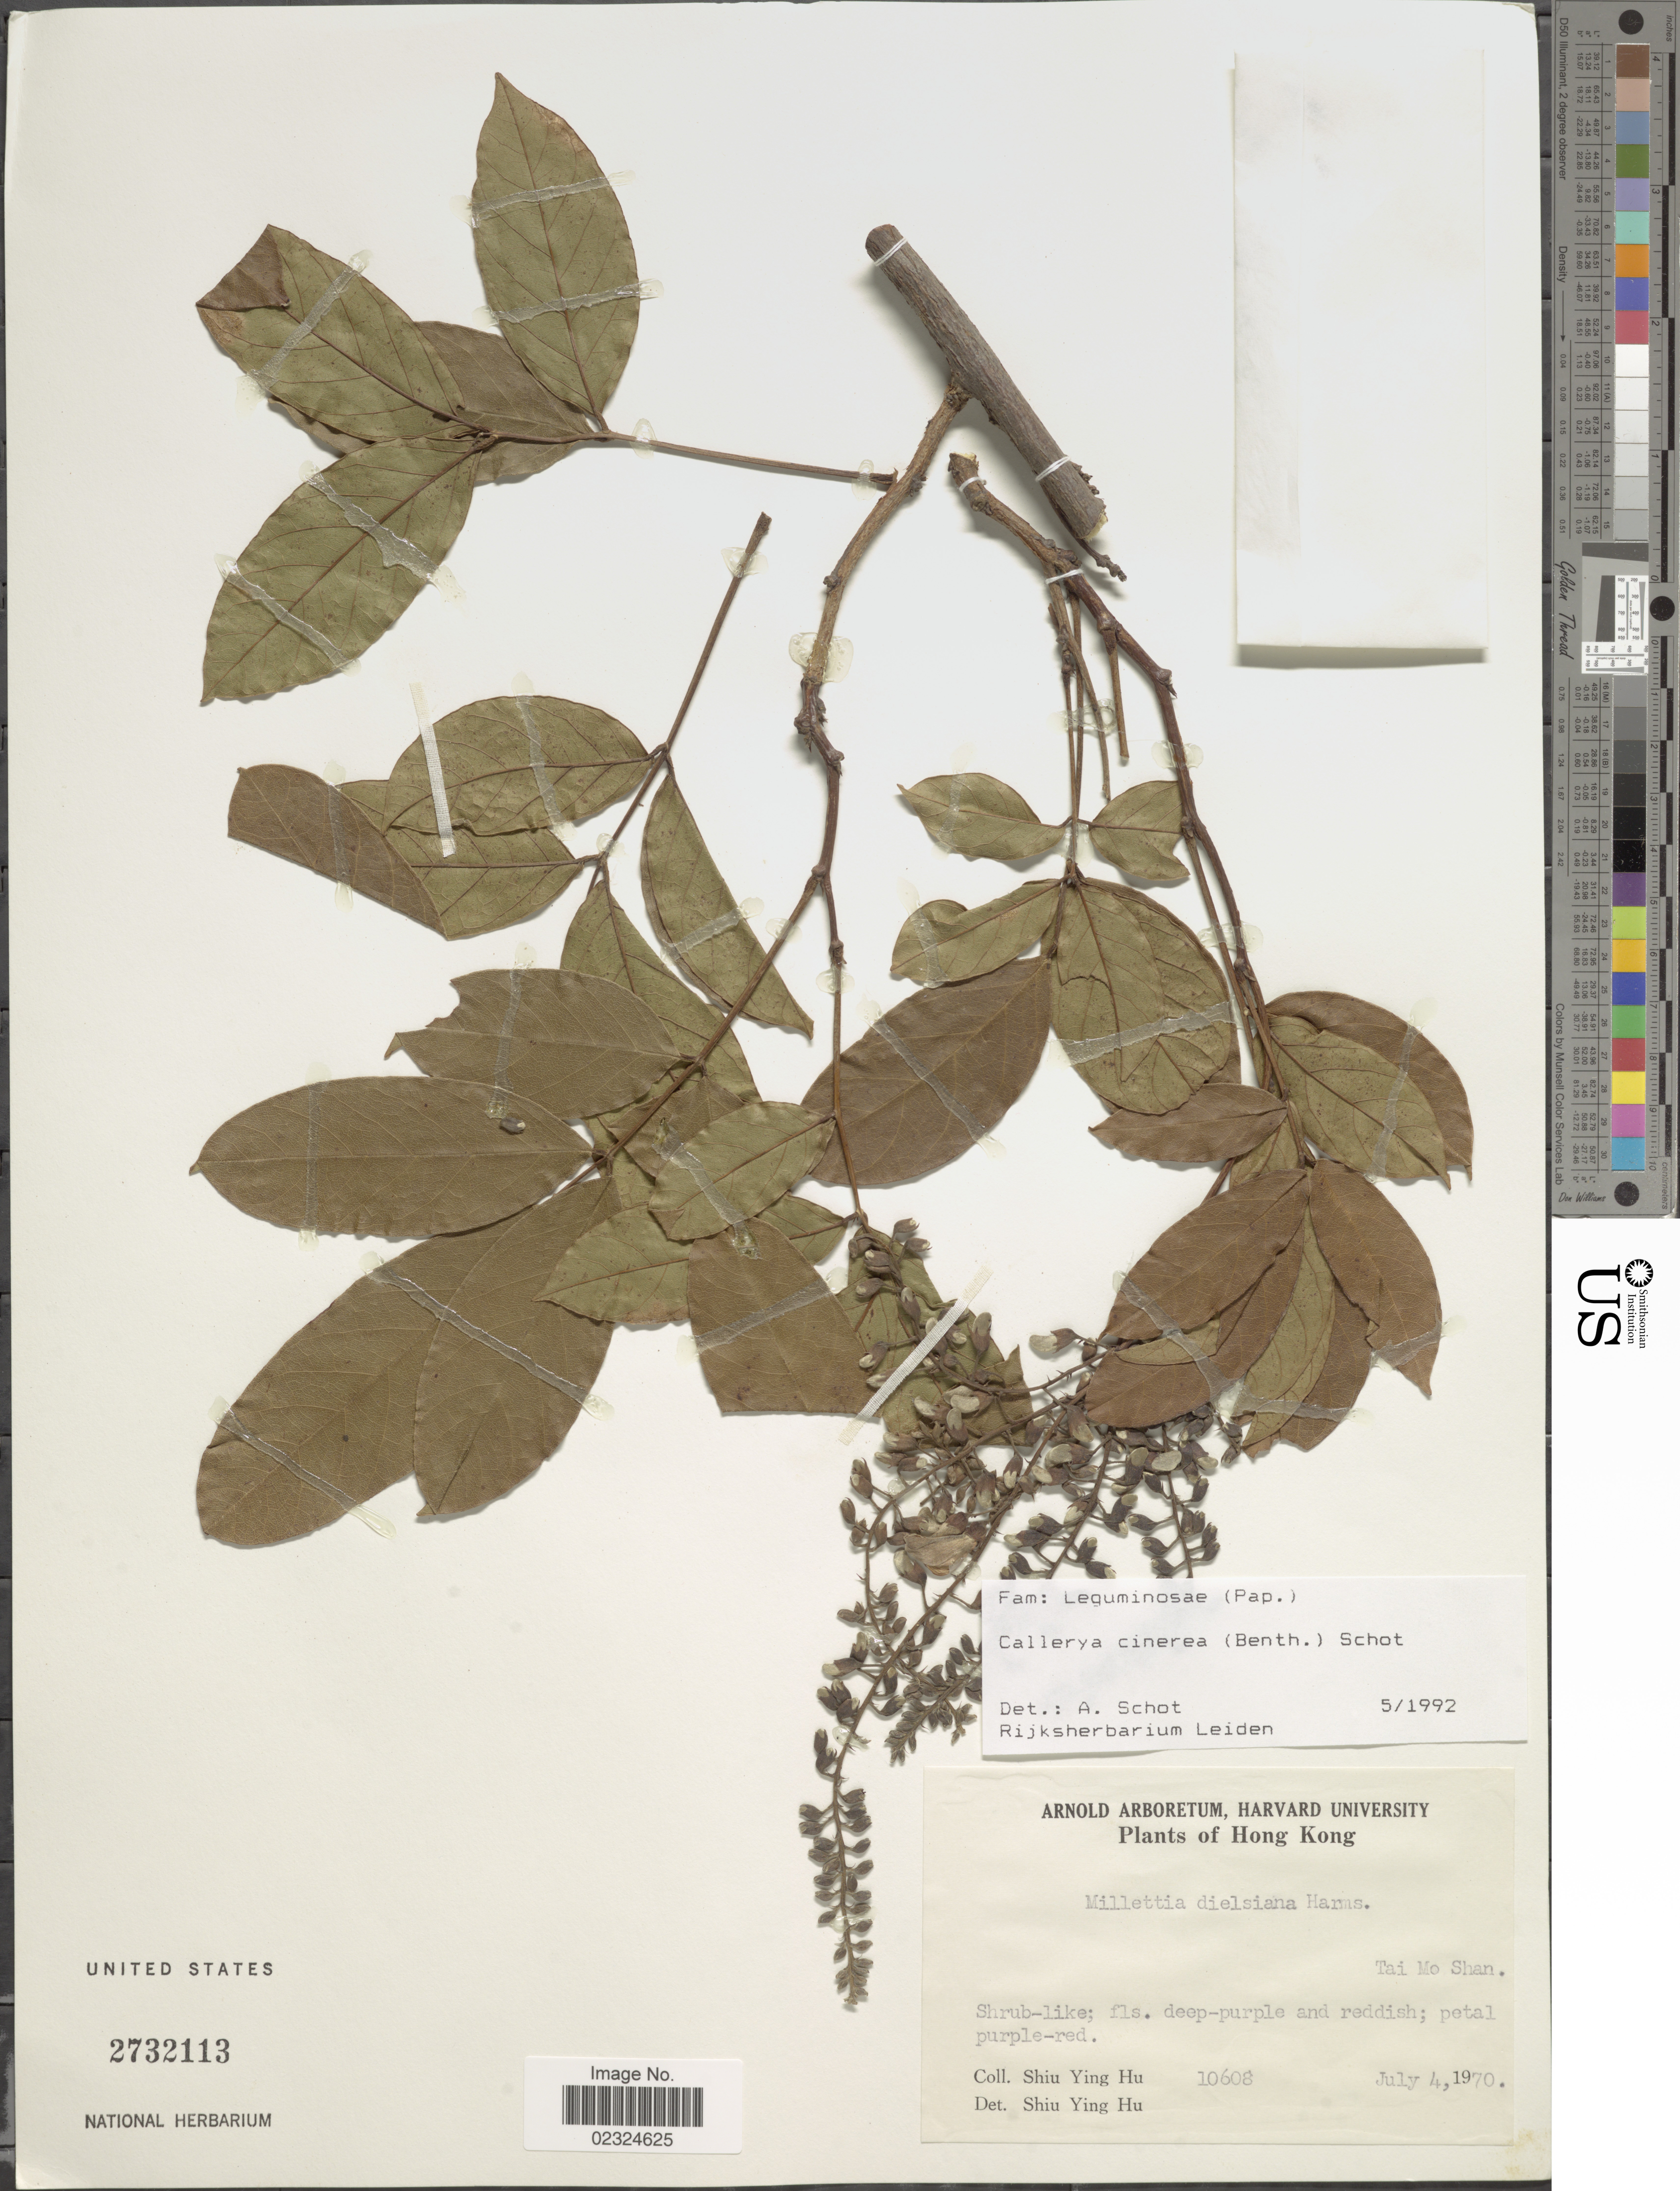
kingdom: Plantae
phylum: Tracheophyta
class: Magnoliopsida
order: Fabales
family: Fabaceae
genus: Callerya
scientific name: Callerya cinerea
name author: (Benth.) Schot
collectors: S. Y. Hu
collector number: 10608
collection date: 1970-07-04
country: China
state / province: Hong Kong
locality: Tai Mo Shan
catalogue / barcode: US 2732113